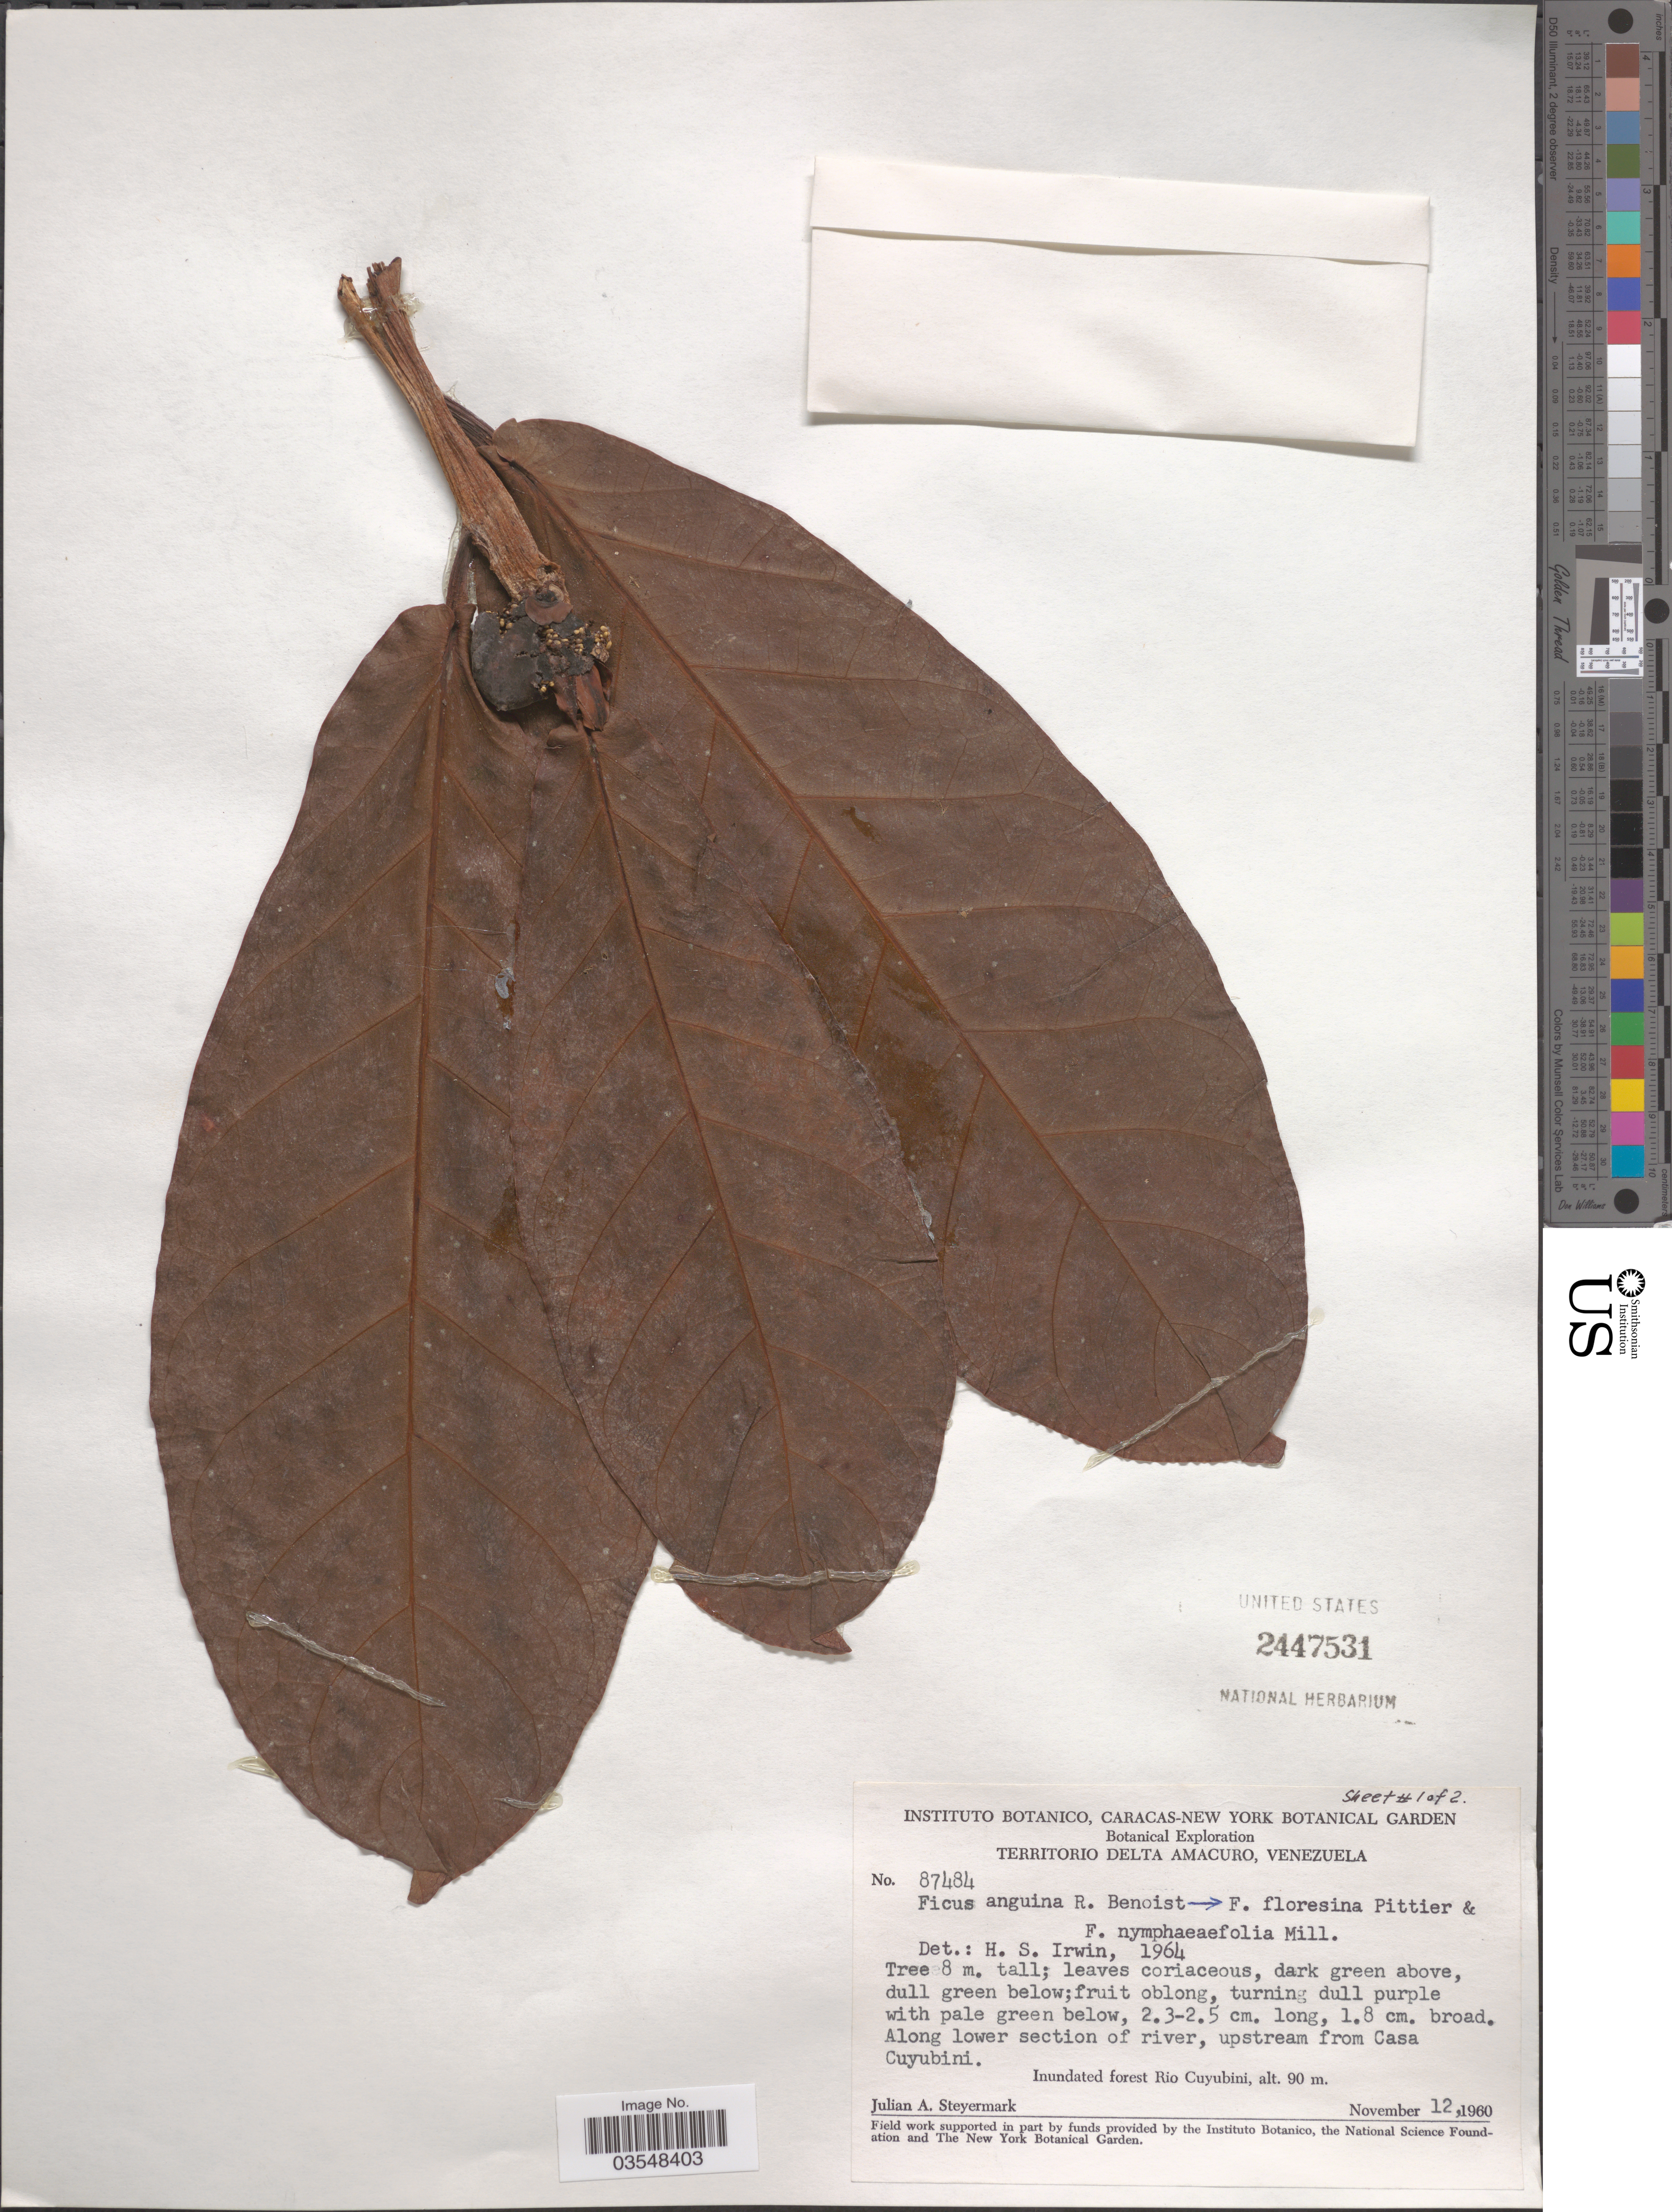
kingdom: Plantae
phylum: Tracheophyta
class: Magnoliopsida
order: Rosales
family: Moraceae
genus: Ficus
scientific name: Ficus floresina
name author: Pittier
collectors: J. Steyermark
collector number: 87484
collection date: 1960-11-12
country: Venezuela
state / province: Delta Amacuro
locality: Along lower section of river, upstream from Casa Cuyubini. Inundated forest Rio Cuyubini.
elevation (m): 90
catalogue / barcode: US 2447531